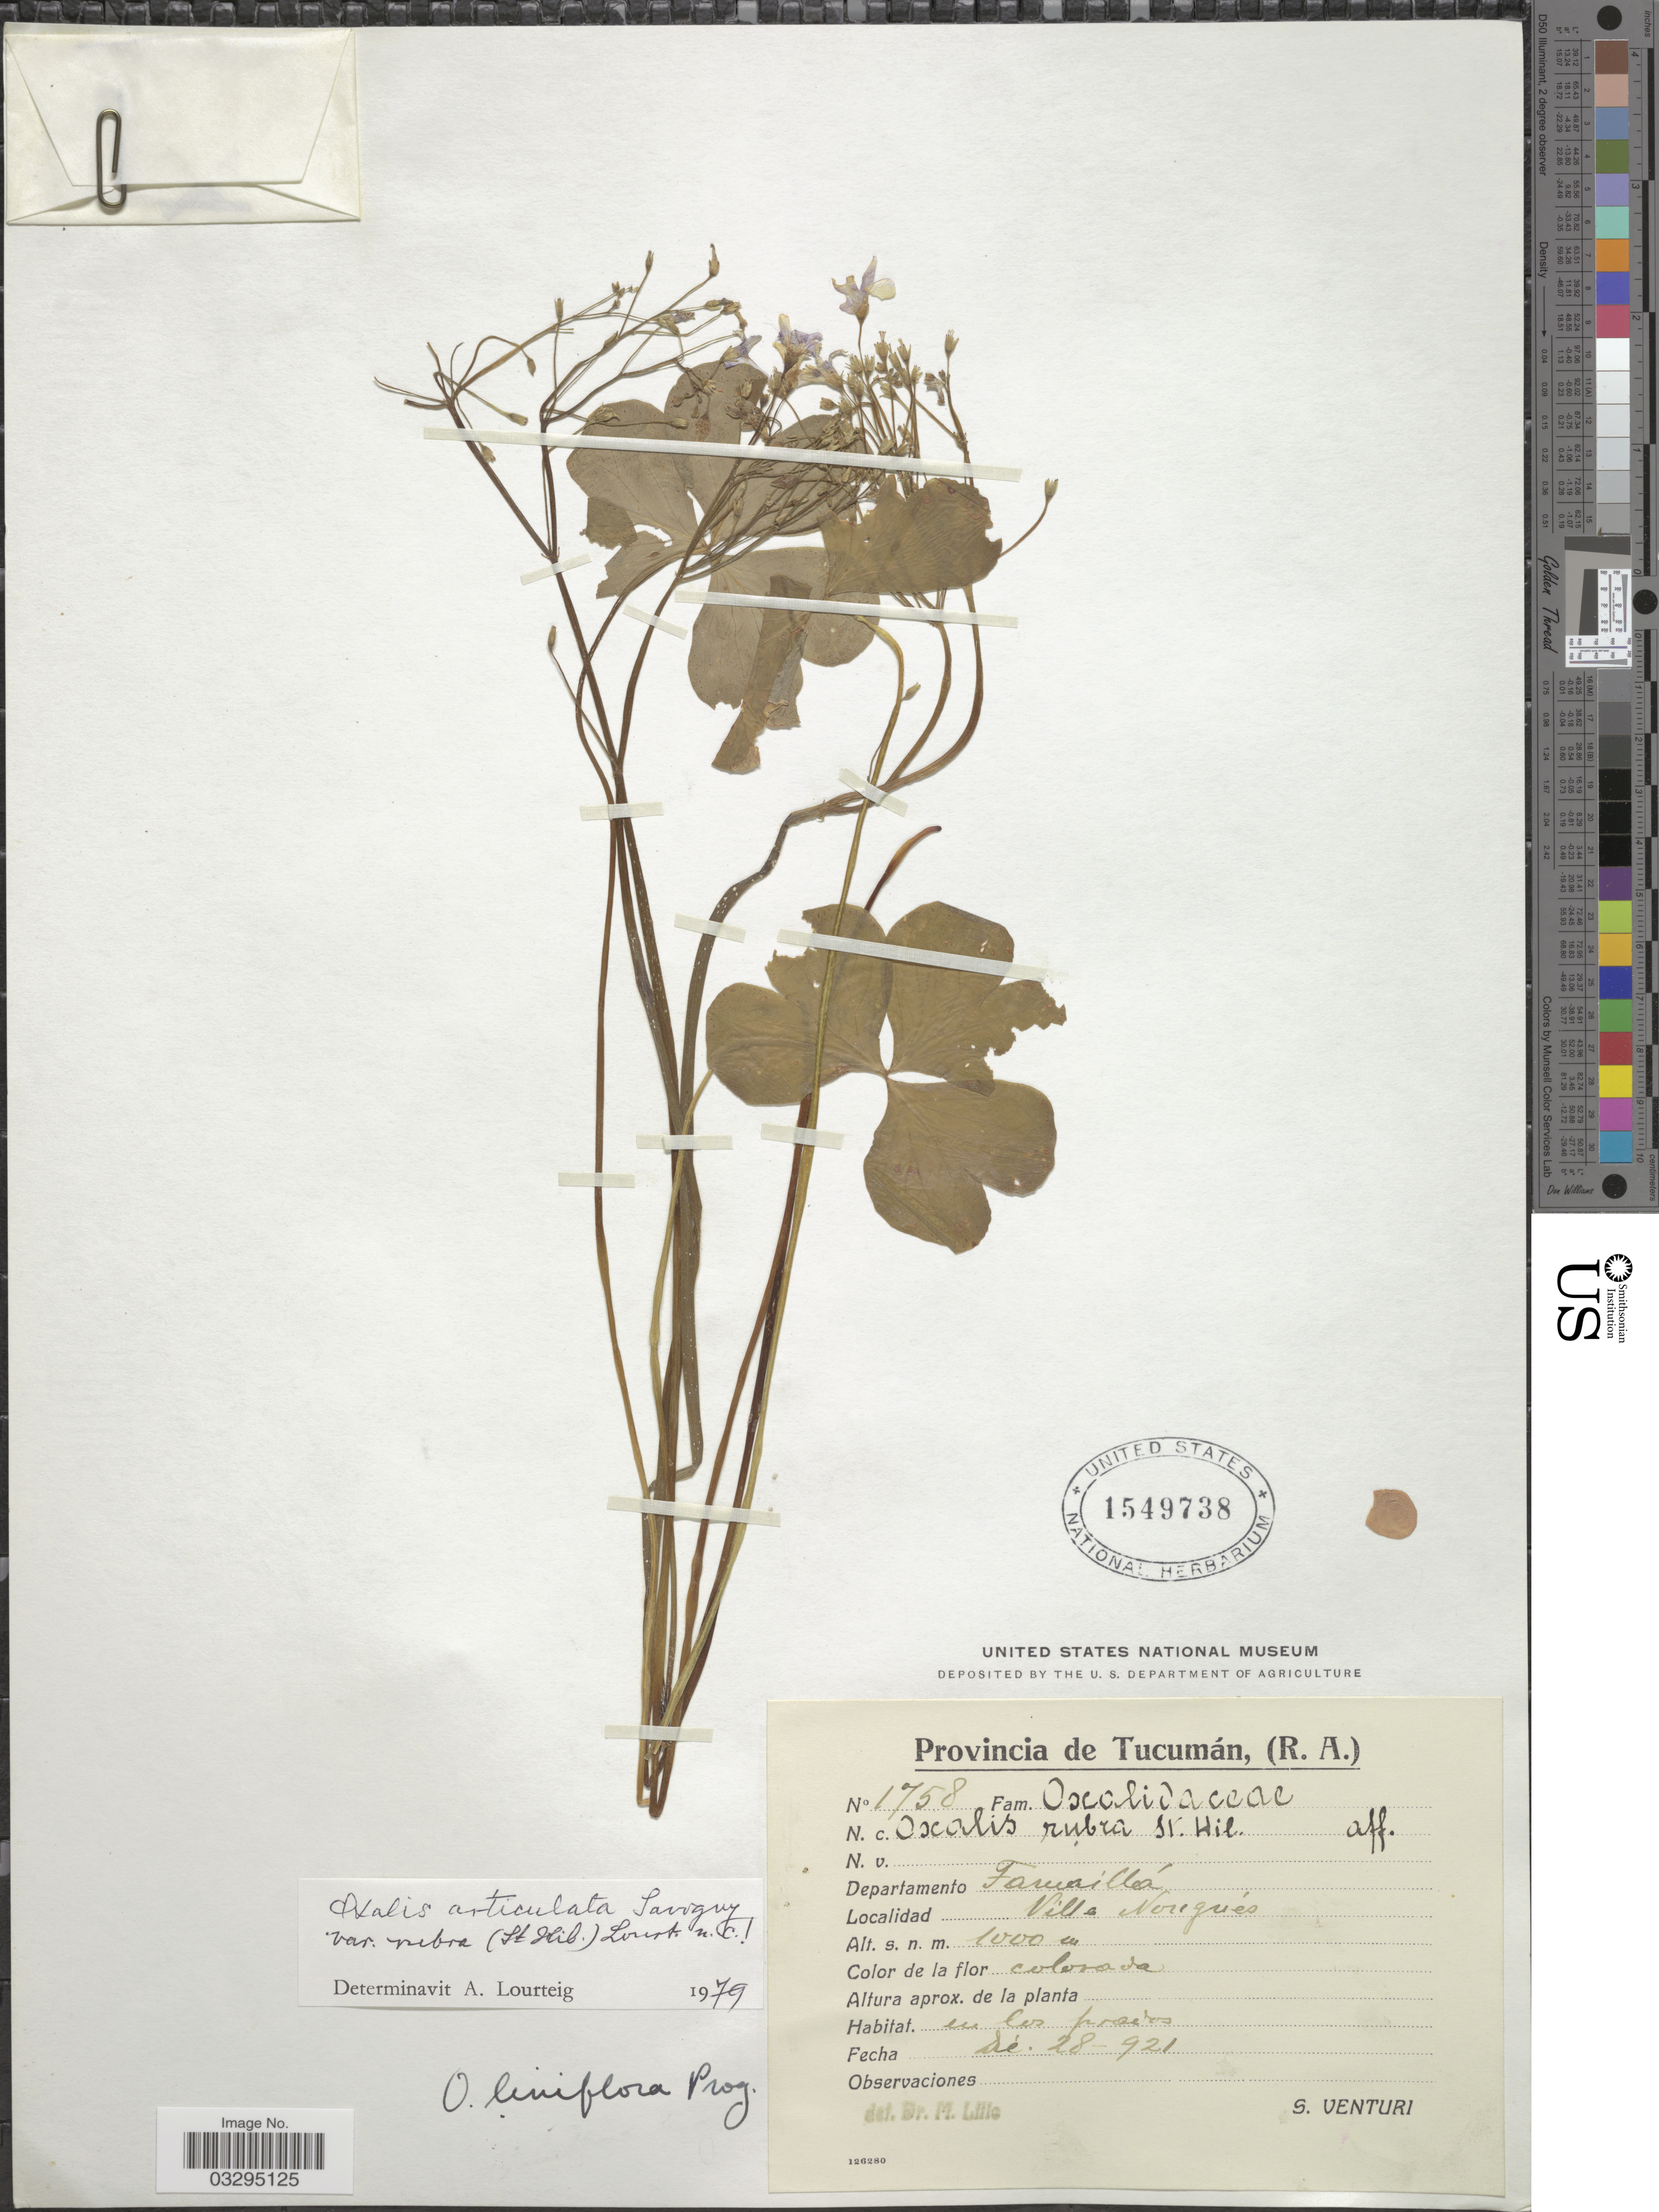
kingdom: Plantae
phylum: Tracheophyta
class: Magnoliopsida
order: Oxalidales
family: Oxalidaceae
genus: Oxalis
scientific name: Oxalis articulata subsp. rubra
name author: (A. St.-Hil.) Lourteig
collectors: S. Venturi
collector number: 1758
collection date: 1921-12-28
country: Argentina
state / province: Tucuman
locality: Provincia de Tucumán, (R.A.). Departamento Famaillá. Villa Nongués.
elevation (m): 1000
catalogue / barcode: US 1549738